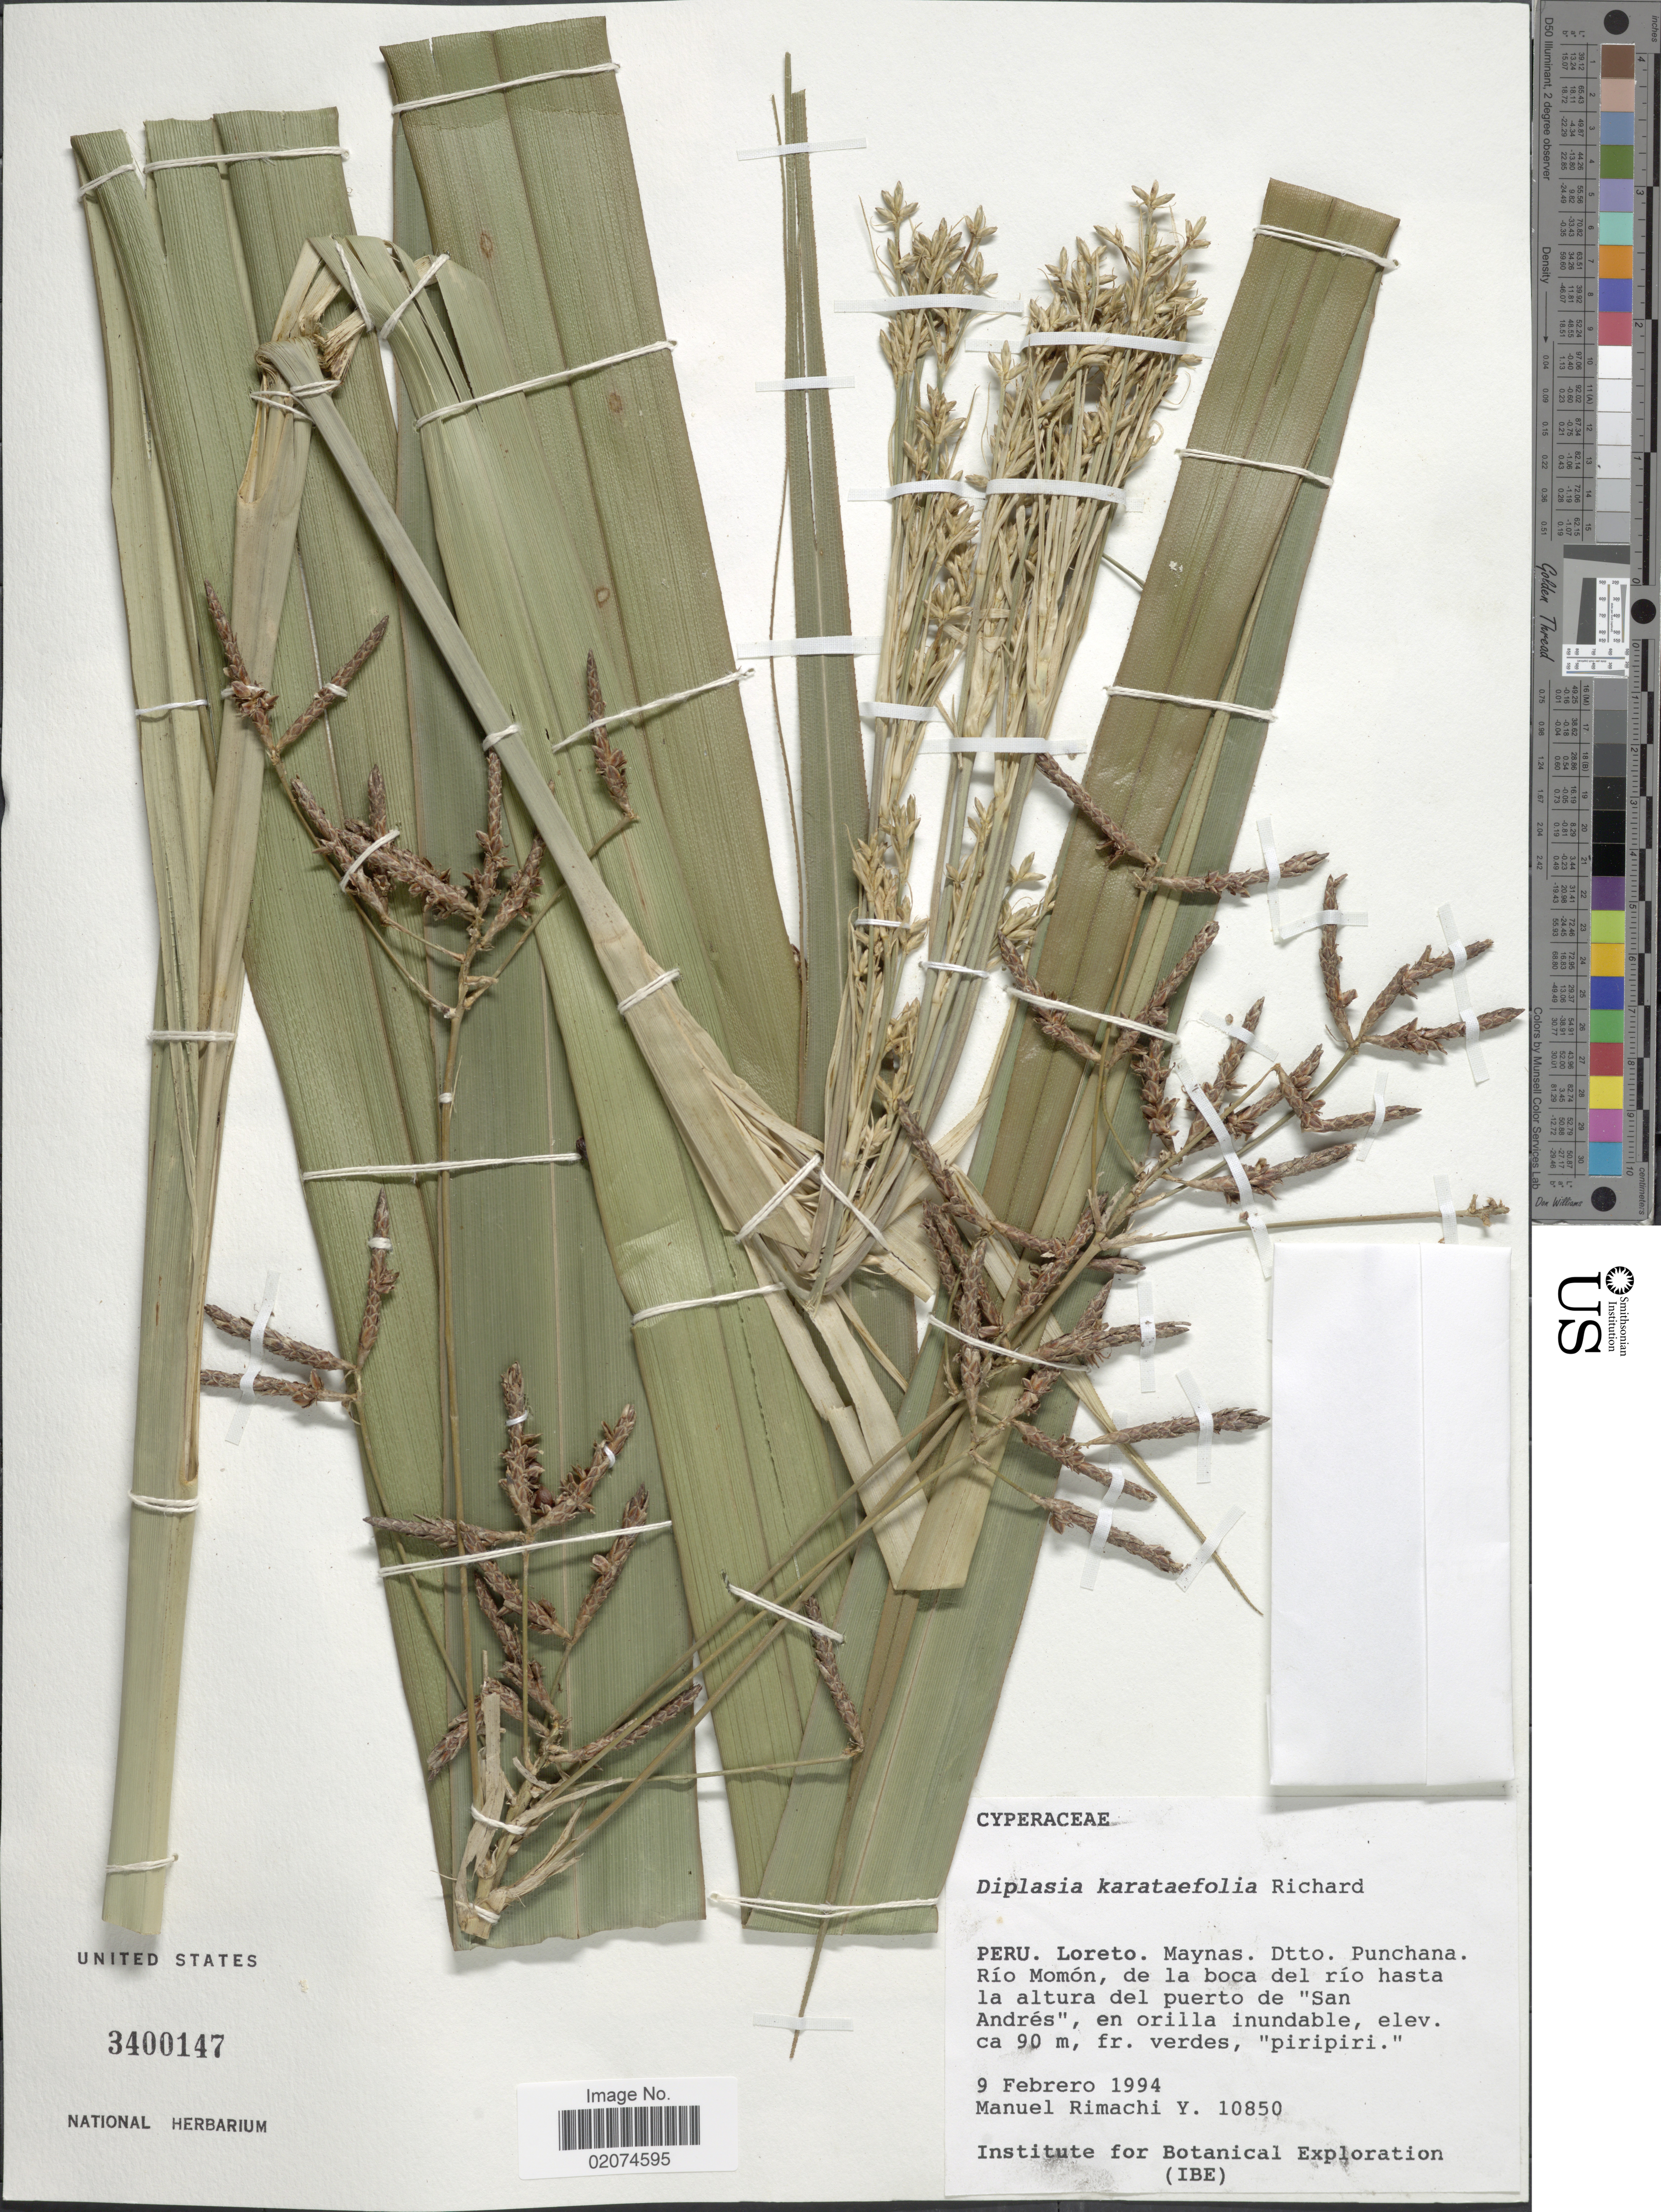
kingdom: Plantae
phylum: Tracheophyta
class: Liliopsida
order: Poales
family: Cyperaceae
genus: Diplasia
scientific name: Diplasia karatifolia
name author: Rich.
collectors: M. Rimachi Y.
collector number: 10850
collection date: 1994-02-09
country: Peru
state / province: Loreto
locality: Peru. Loreto. Maynas. Dtto. Punchana. Rio Momon, de la boca del rio hasta la altura del puerto de "San Andres"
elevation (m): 90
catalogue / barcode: US 3400147